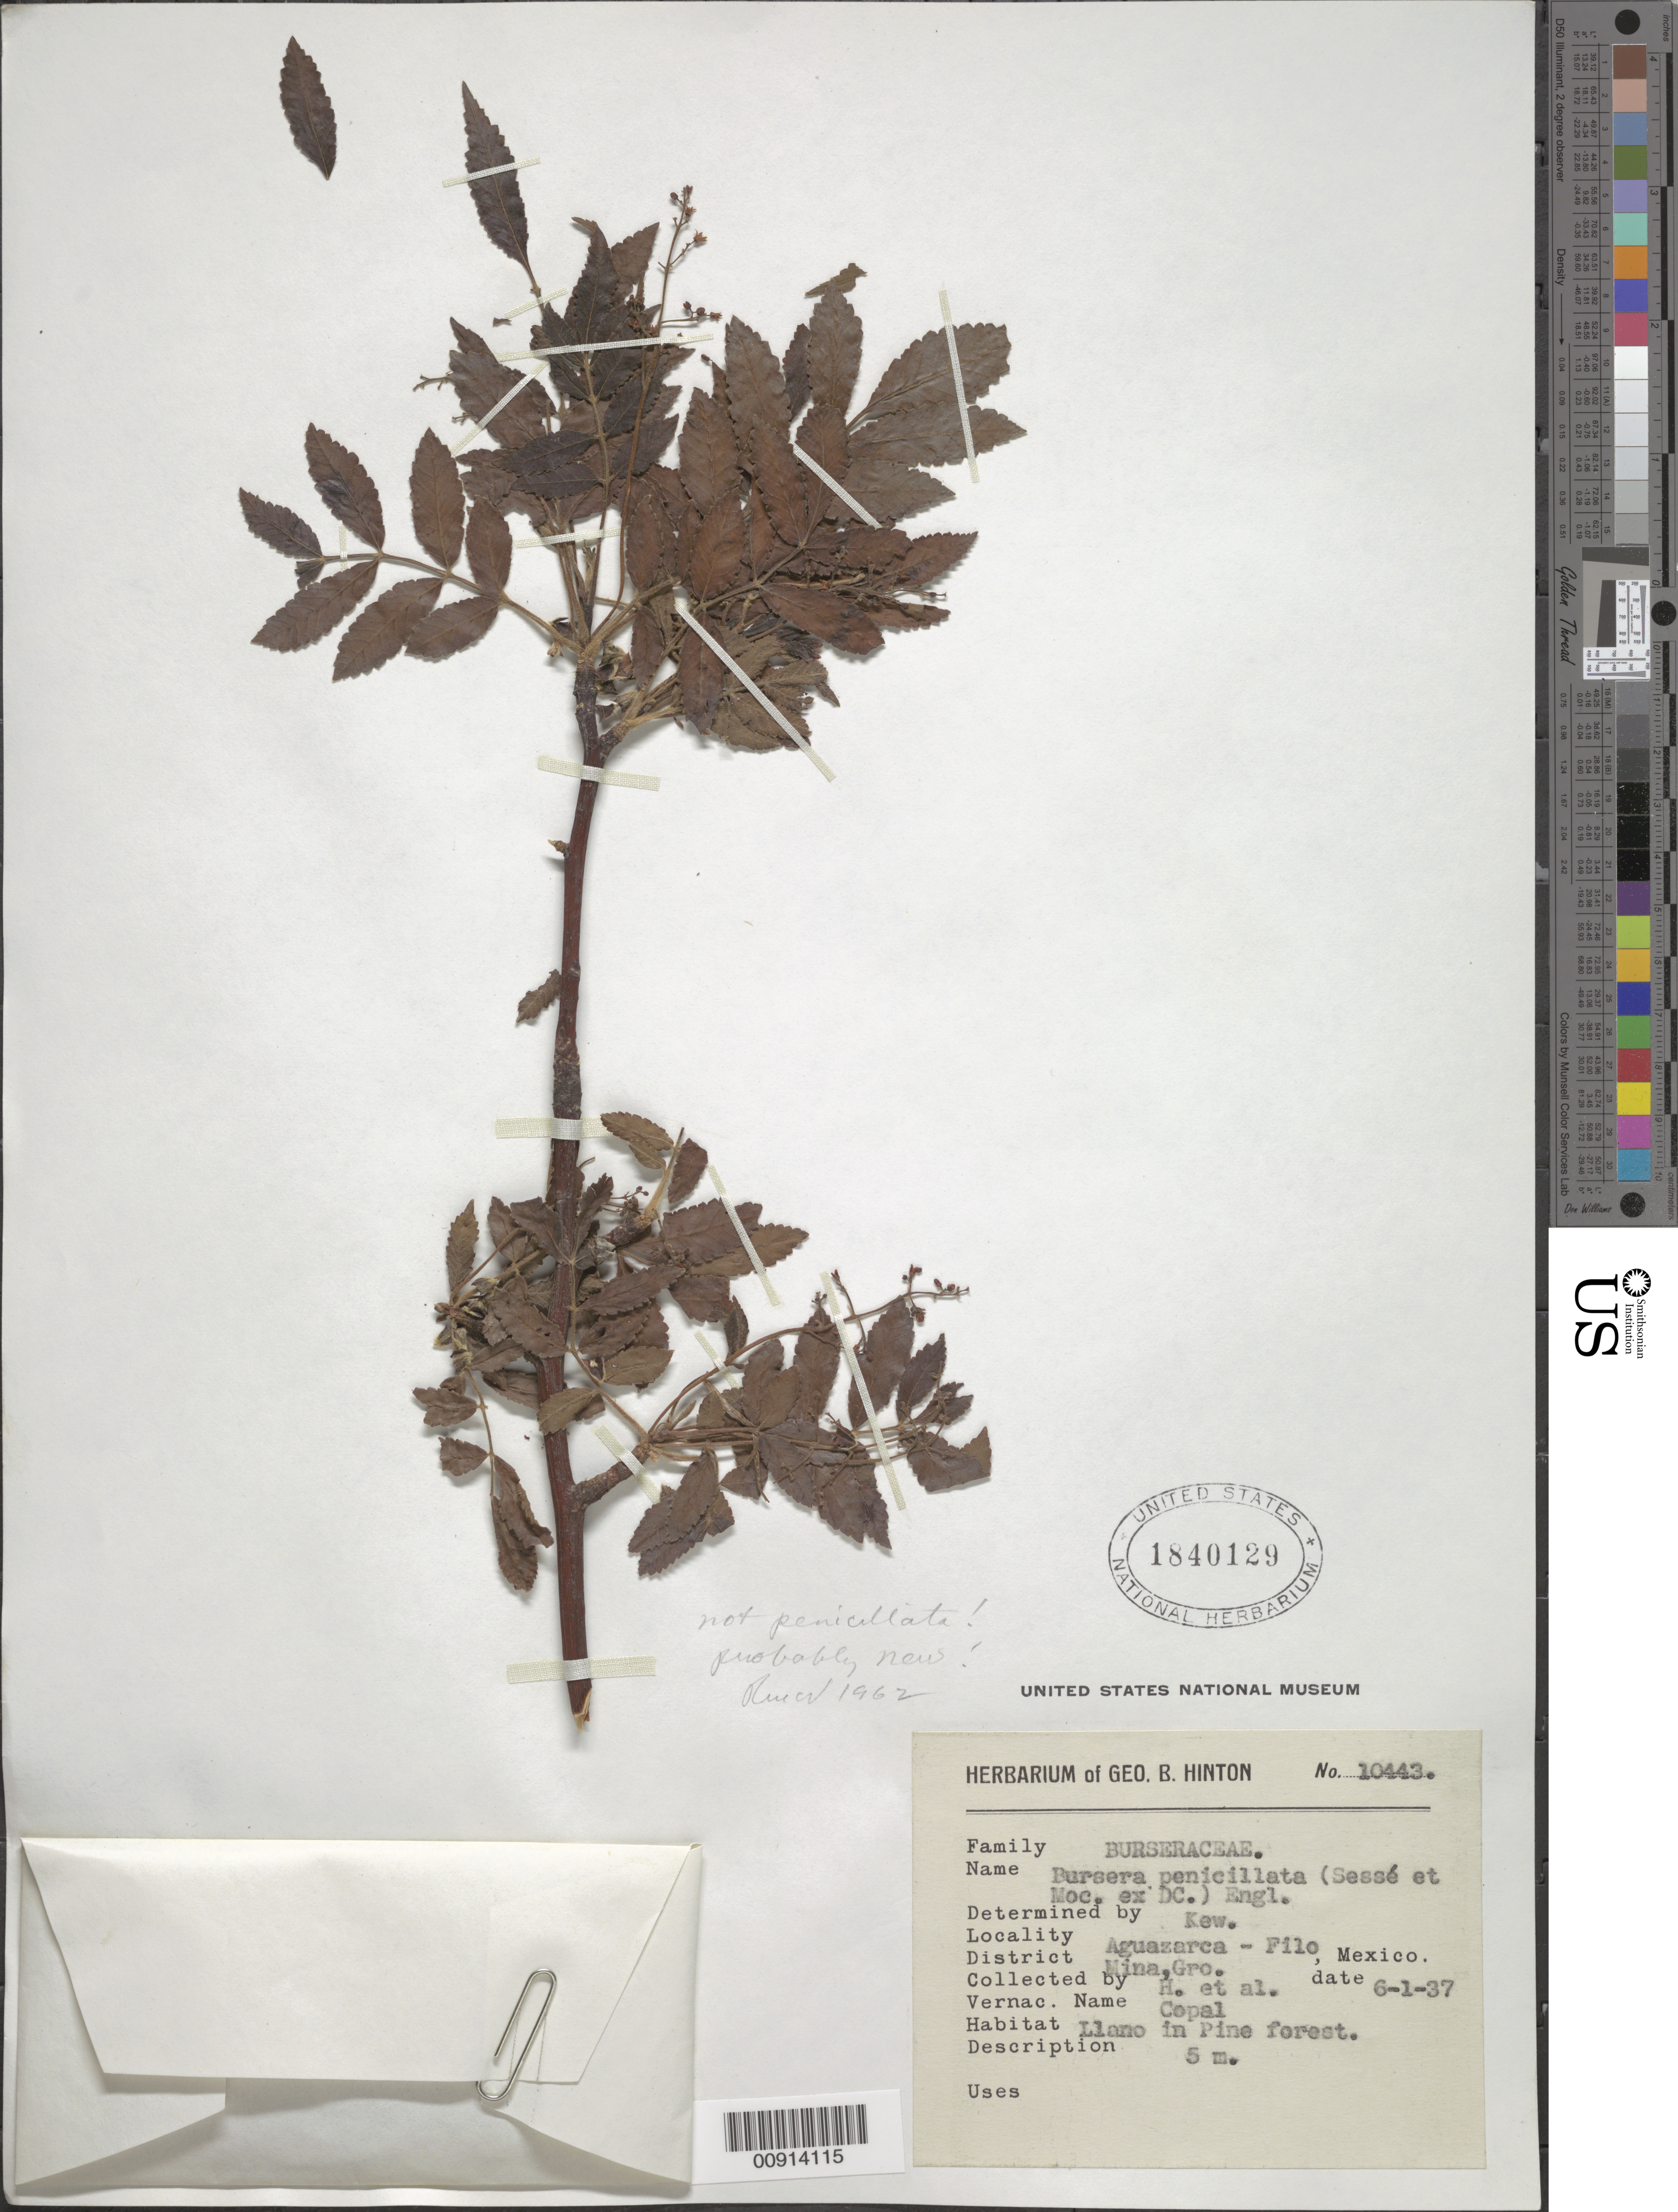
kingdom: Plantae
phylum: Tracheophyta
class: Magnoliopsida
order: Sapindales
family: Burseraceae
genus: Bursera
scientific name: Bursera sp.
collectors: G. B. Hinton & et al.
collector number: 10443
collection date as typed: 01 Jun 1937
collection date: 1937-06-01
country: Mexico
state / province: Guerrero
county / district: Mina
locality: Aguazarca - Filo, District Mina, Guerrero.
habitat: Llano in Pine forest.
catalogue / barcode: US 1840129